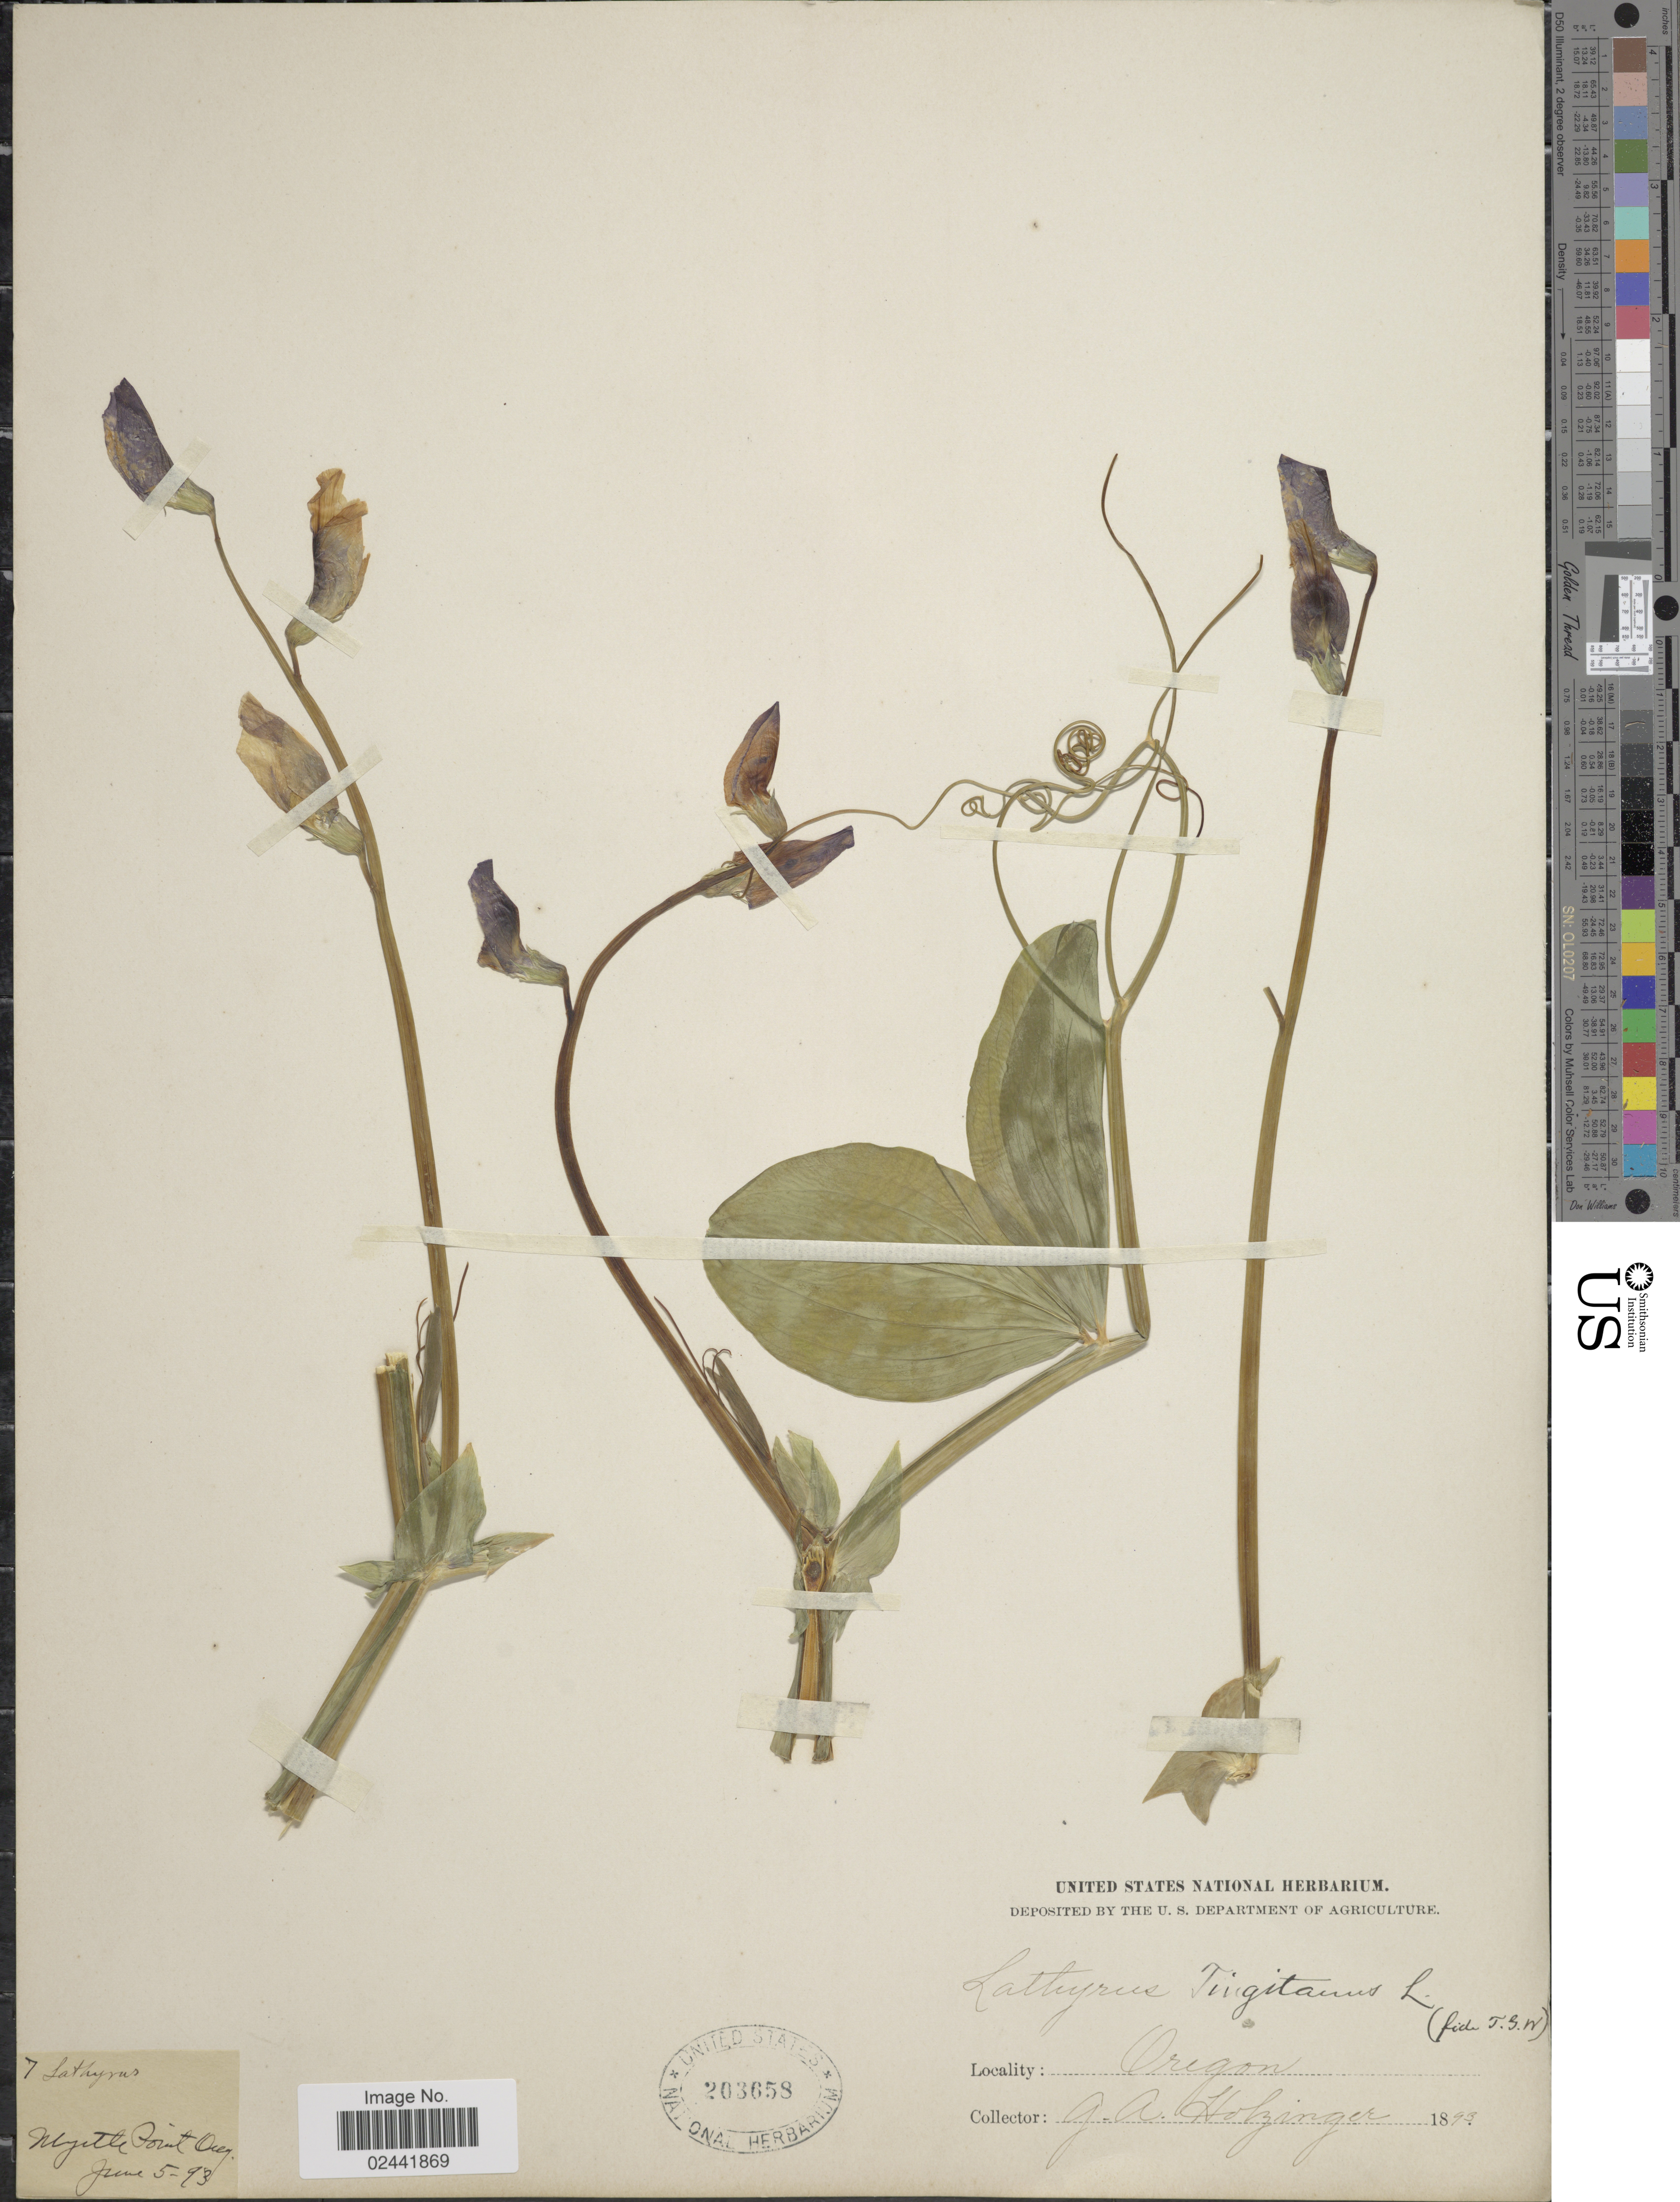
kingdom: Plantae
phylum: Tracheophyta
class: Magnoliopsida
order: Fabales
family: Fabaceae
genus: Lathyrus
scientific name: Lathyrus tingitanus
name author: L.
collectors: G. A. Holzinger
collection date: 1893-06-05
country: United States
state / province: Oregon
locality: Myrtle Point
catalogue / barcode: US 203658